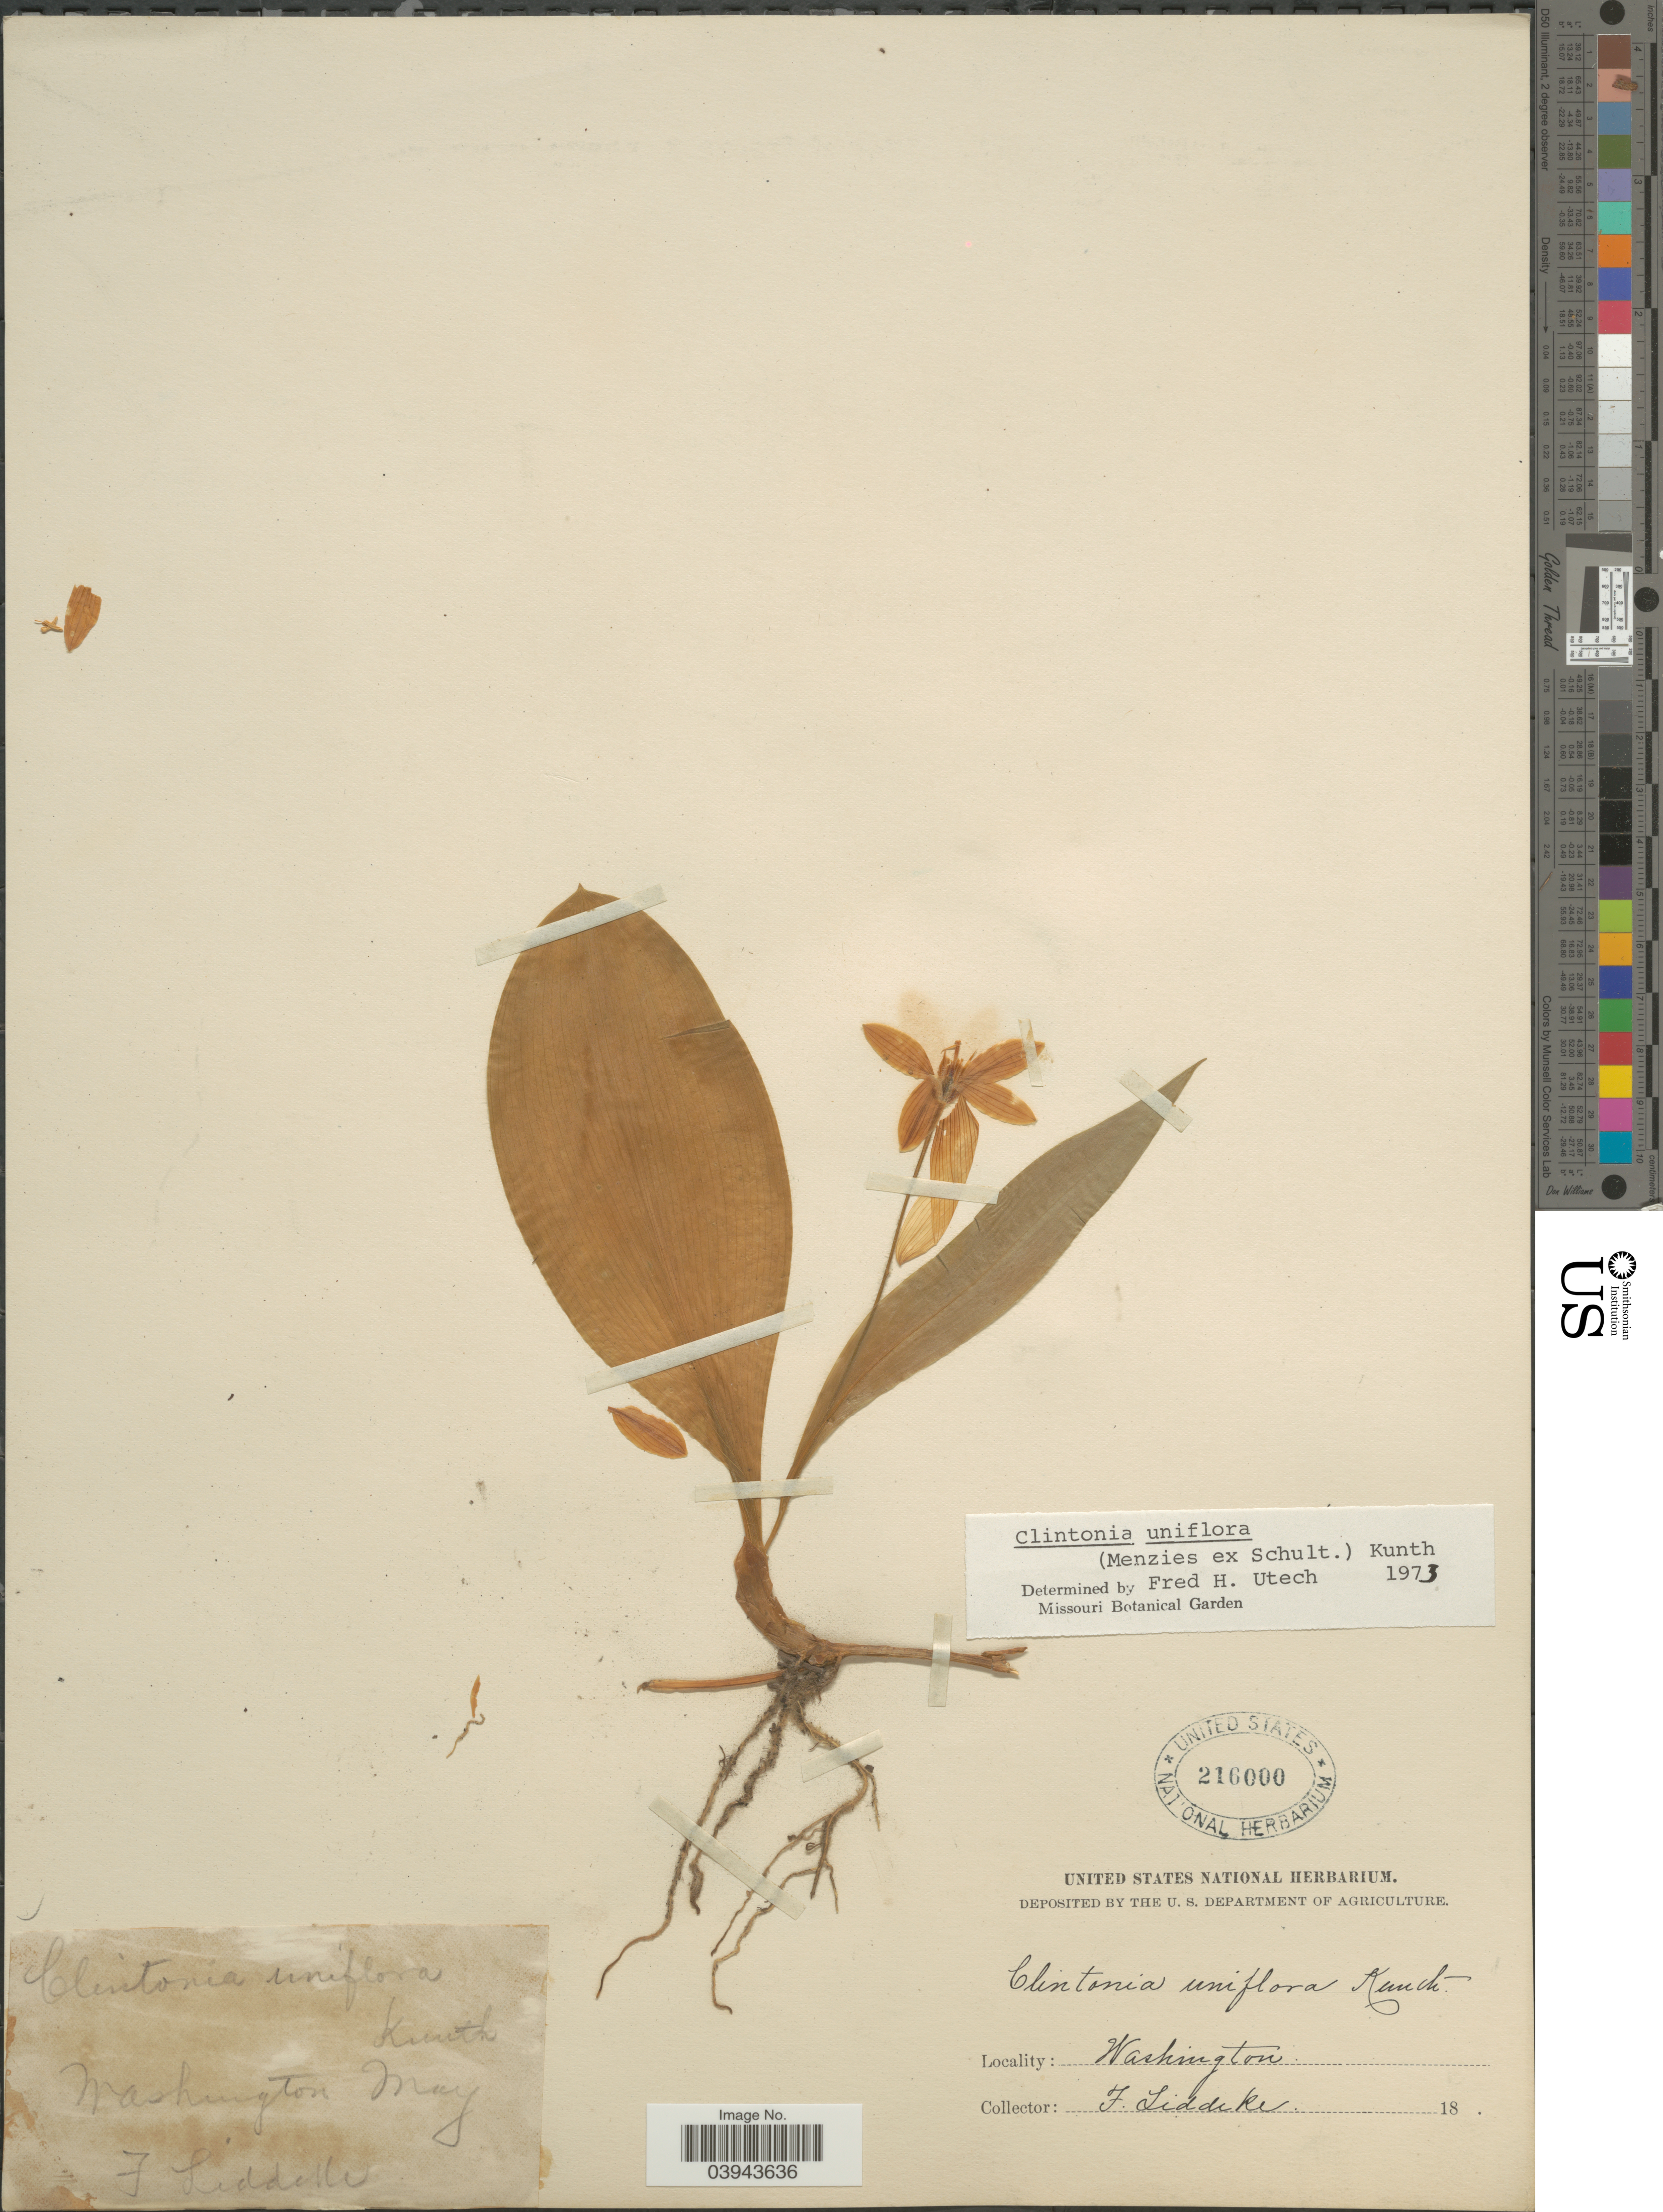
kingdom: Plantae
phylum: Tracheophyta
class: Liliopsida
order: Liliales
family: Liliaceae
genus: Clintonia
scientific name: Clintonia uniflora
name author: Kunth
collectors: F. Liddeke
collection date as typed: May 18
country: United States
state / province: Washington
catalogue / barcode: US 216000